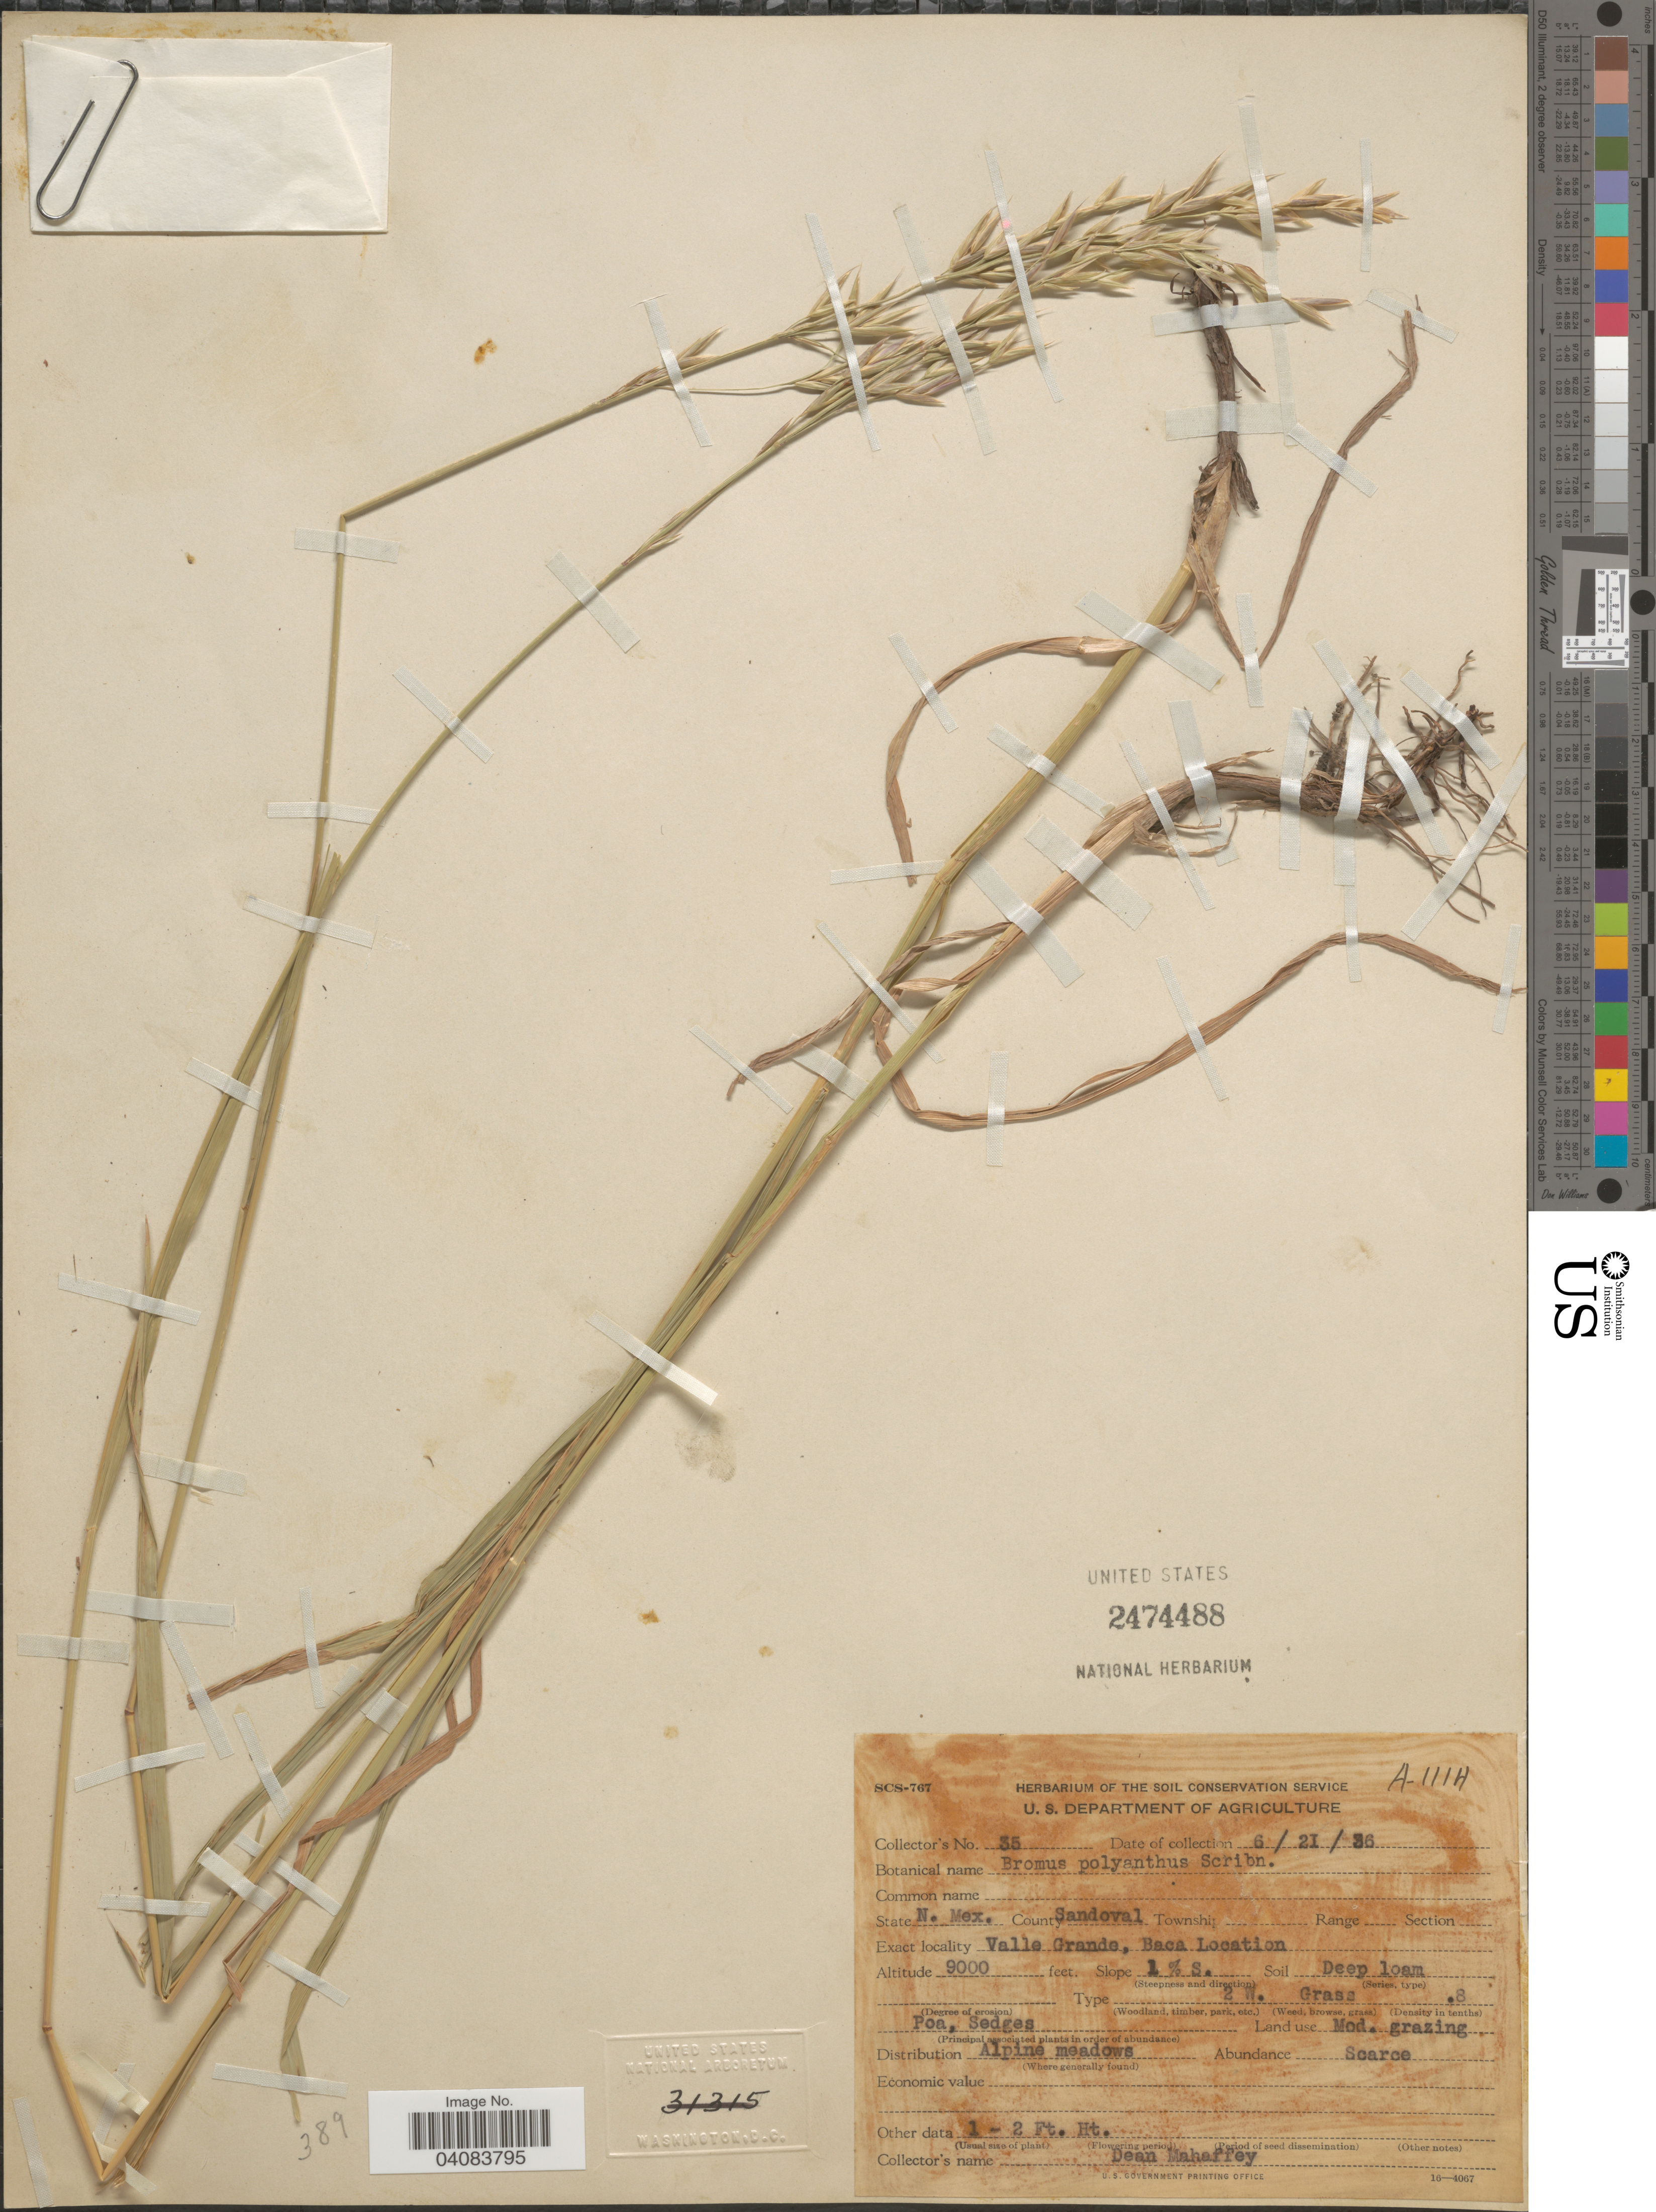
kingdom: Plantae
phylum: Tracheophyta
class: Liliopsida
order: Poales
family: Poaceae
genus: Bromus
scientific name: Bromus polyanthus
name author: Scribn. ex Shear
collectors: Mahaffey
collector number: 35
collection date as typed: Transcribed d/m/y: 21/6/36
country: United States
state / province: New Mexico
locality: County Sandoval. Valle Grande, Baca Location. Slope 1 % S.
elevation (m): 2743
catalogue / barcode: US 2474488